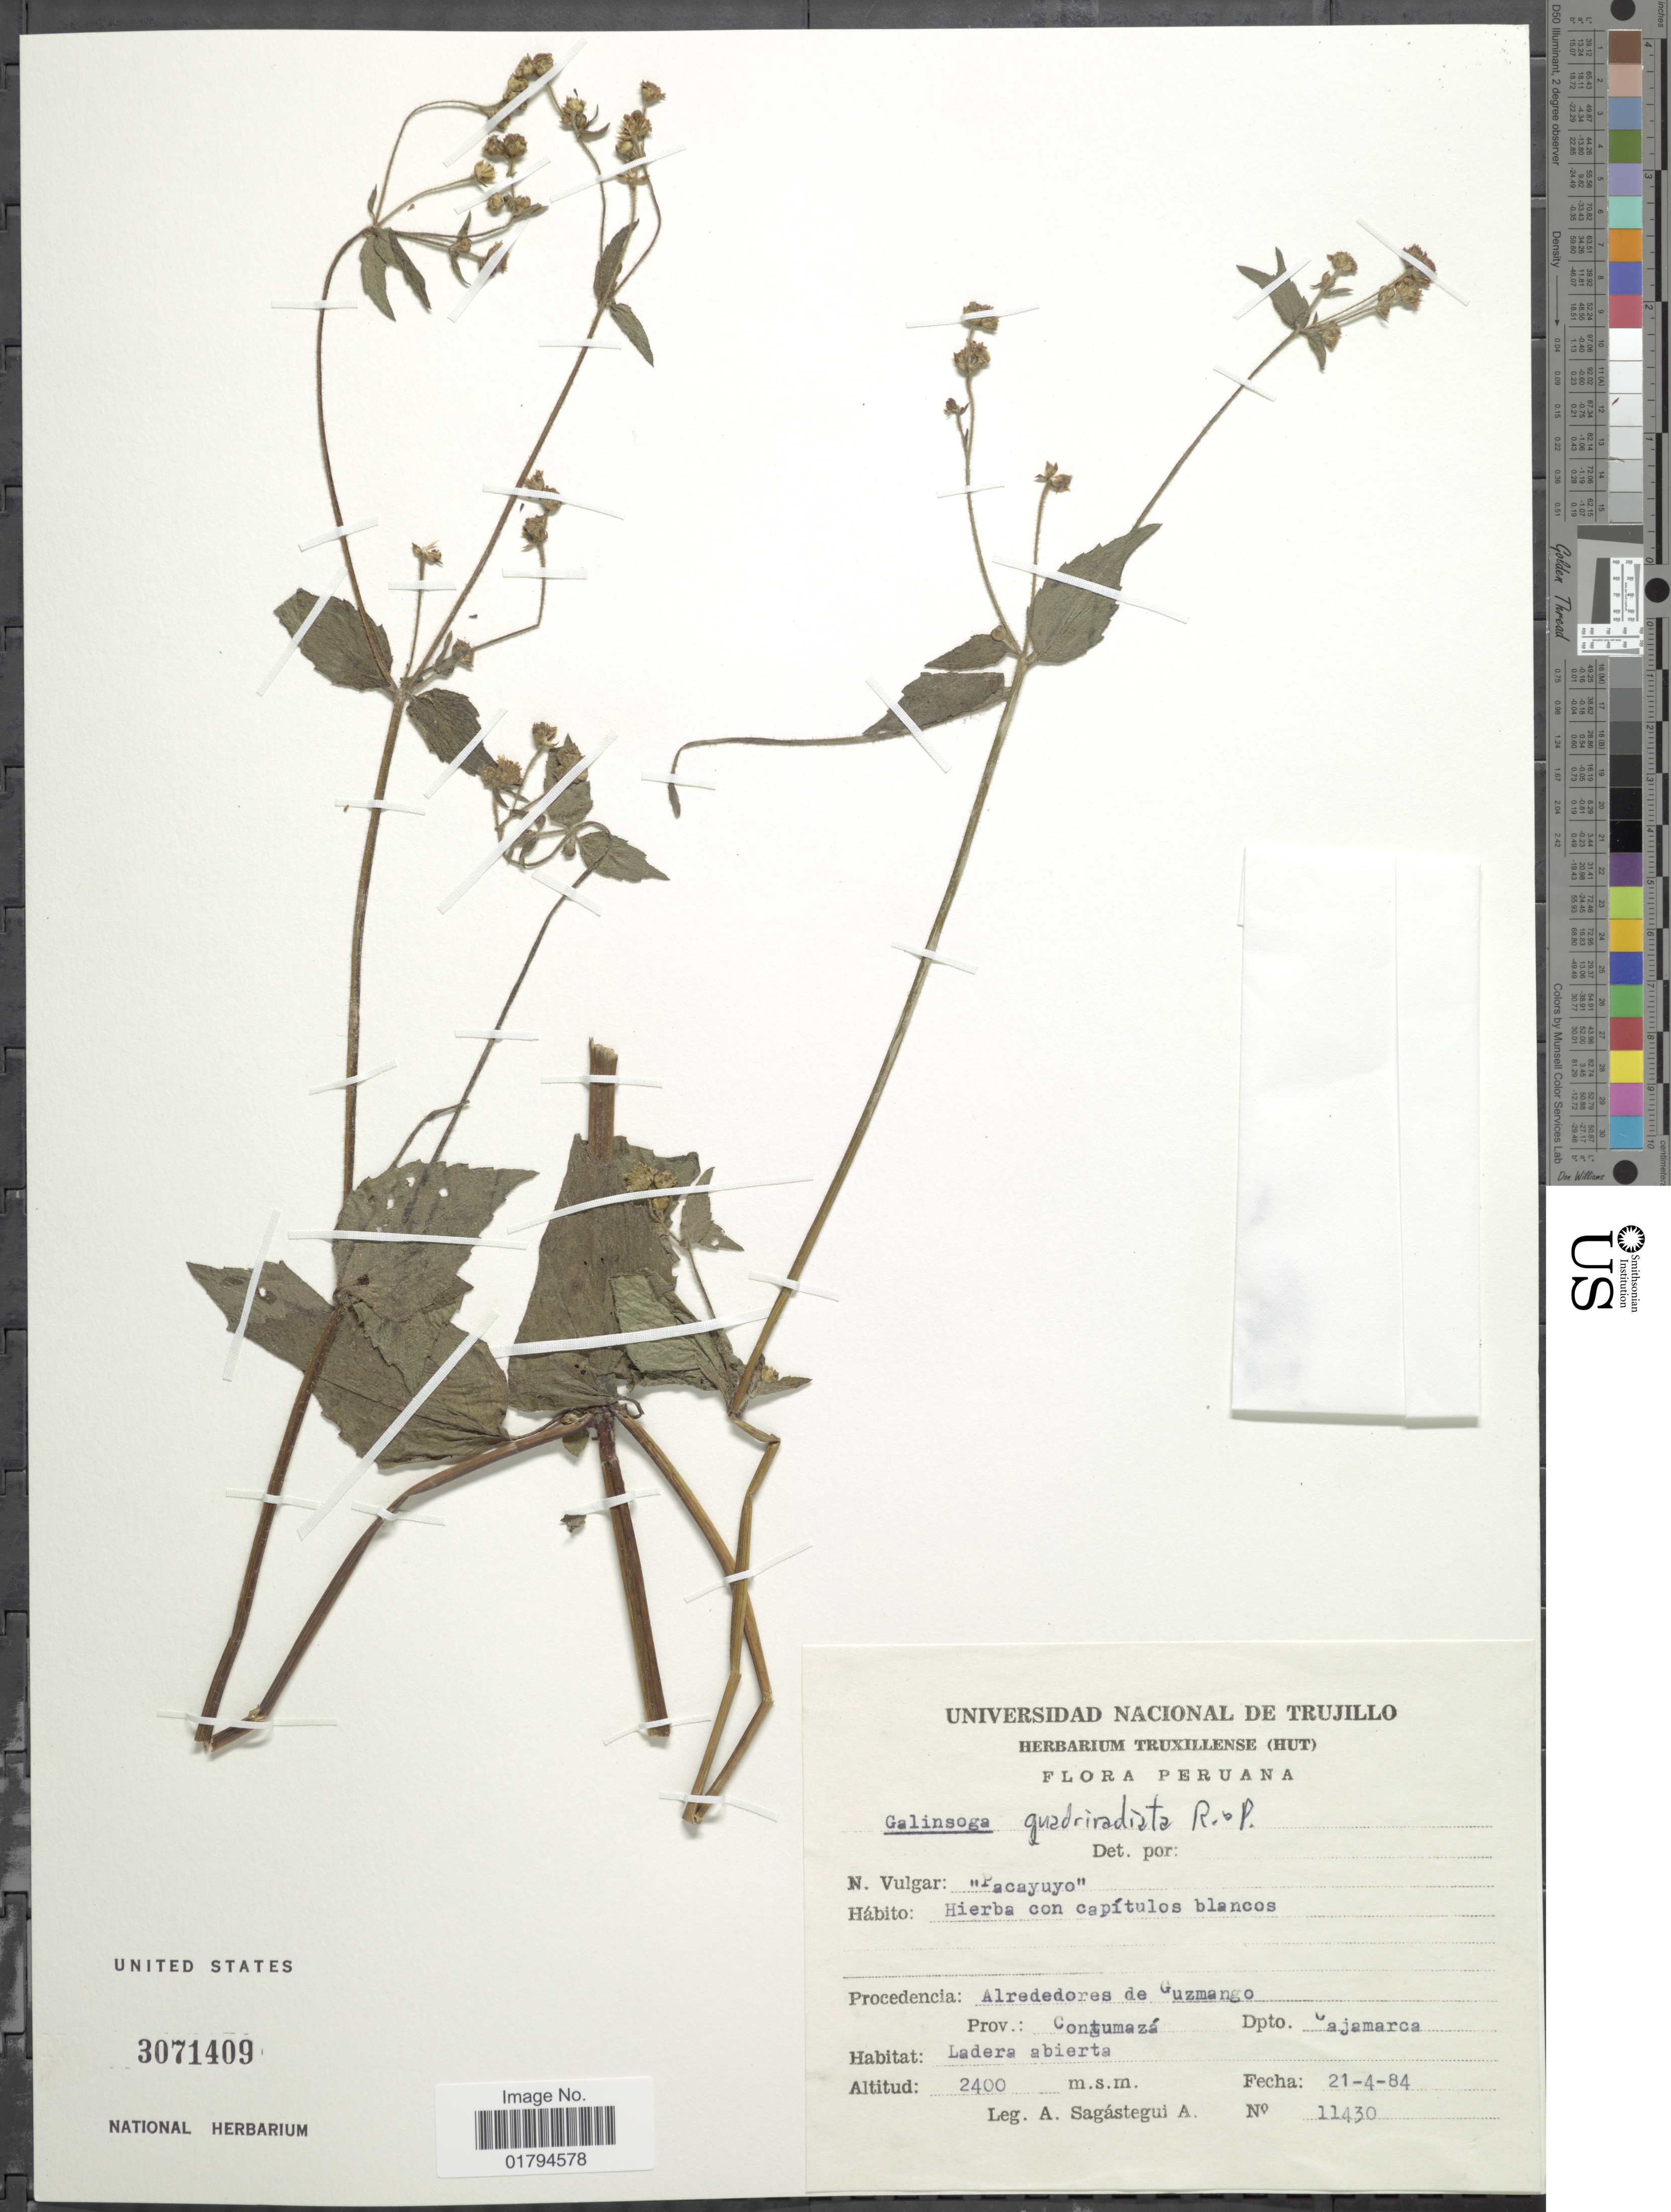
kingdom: Plantae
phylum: Tracheophyta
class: Magnoliopsida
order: Asterales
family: Asteraceae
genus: Galinsoga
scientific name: Galinsoga quadriradiata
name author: Ruiz & Pav.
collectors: A. Sagástegui A.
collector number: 11430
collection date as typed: Transcribed d/m/y: 21/4/84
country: Peru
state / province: Cajamarca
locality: Alrededores de Guzmango. Prov.: Contumaza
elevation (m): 2400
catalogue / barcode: US 3071409